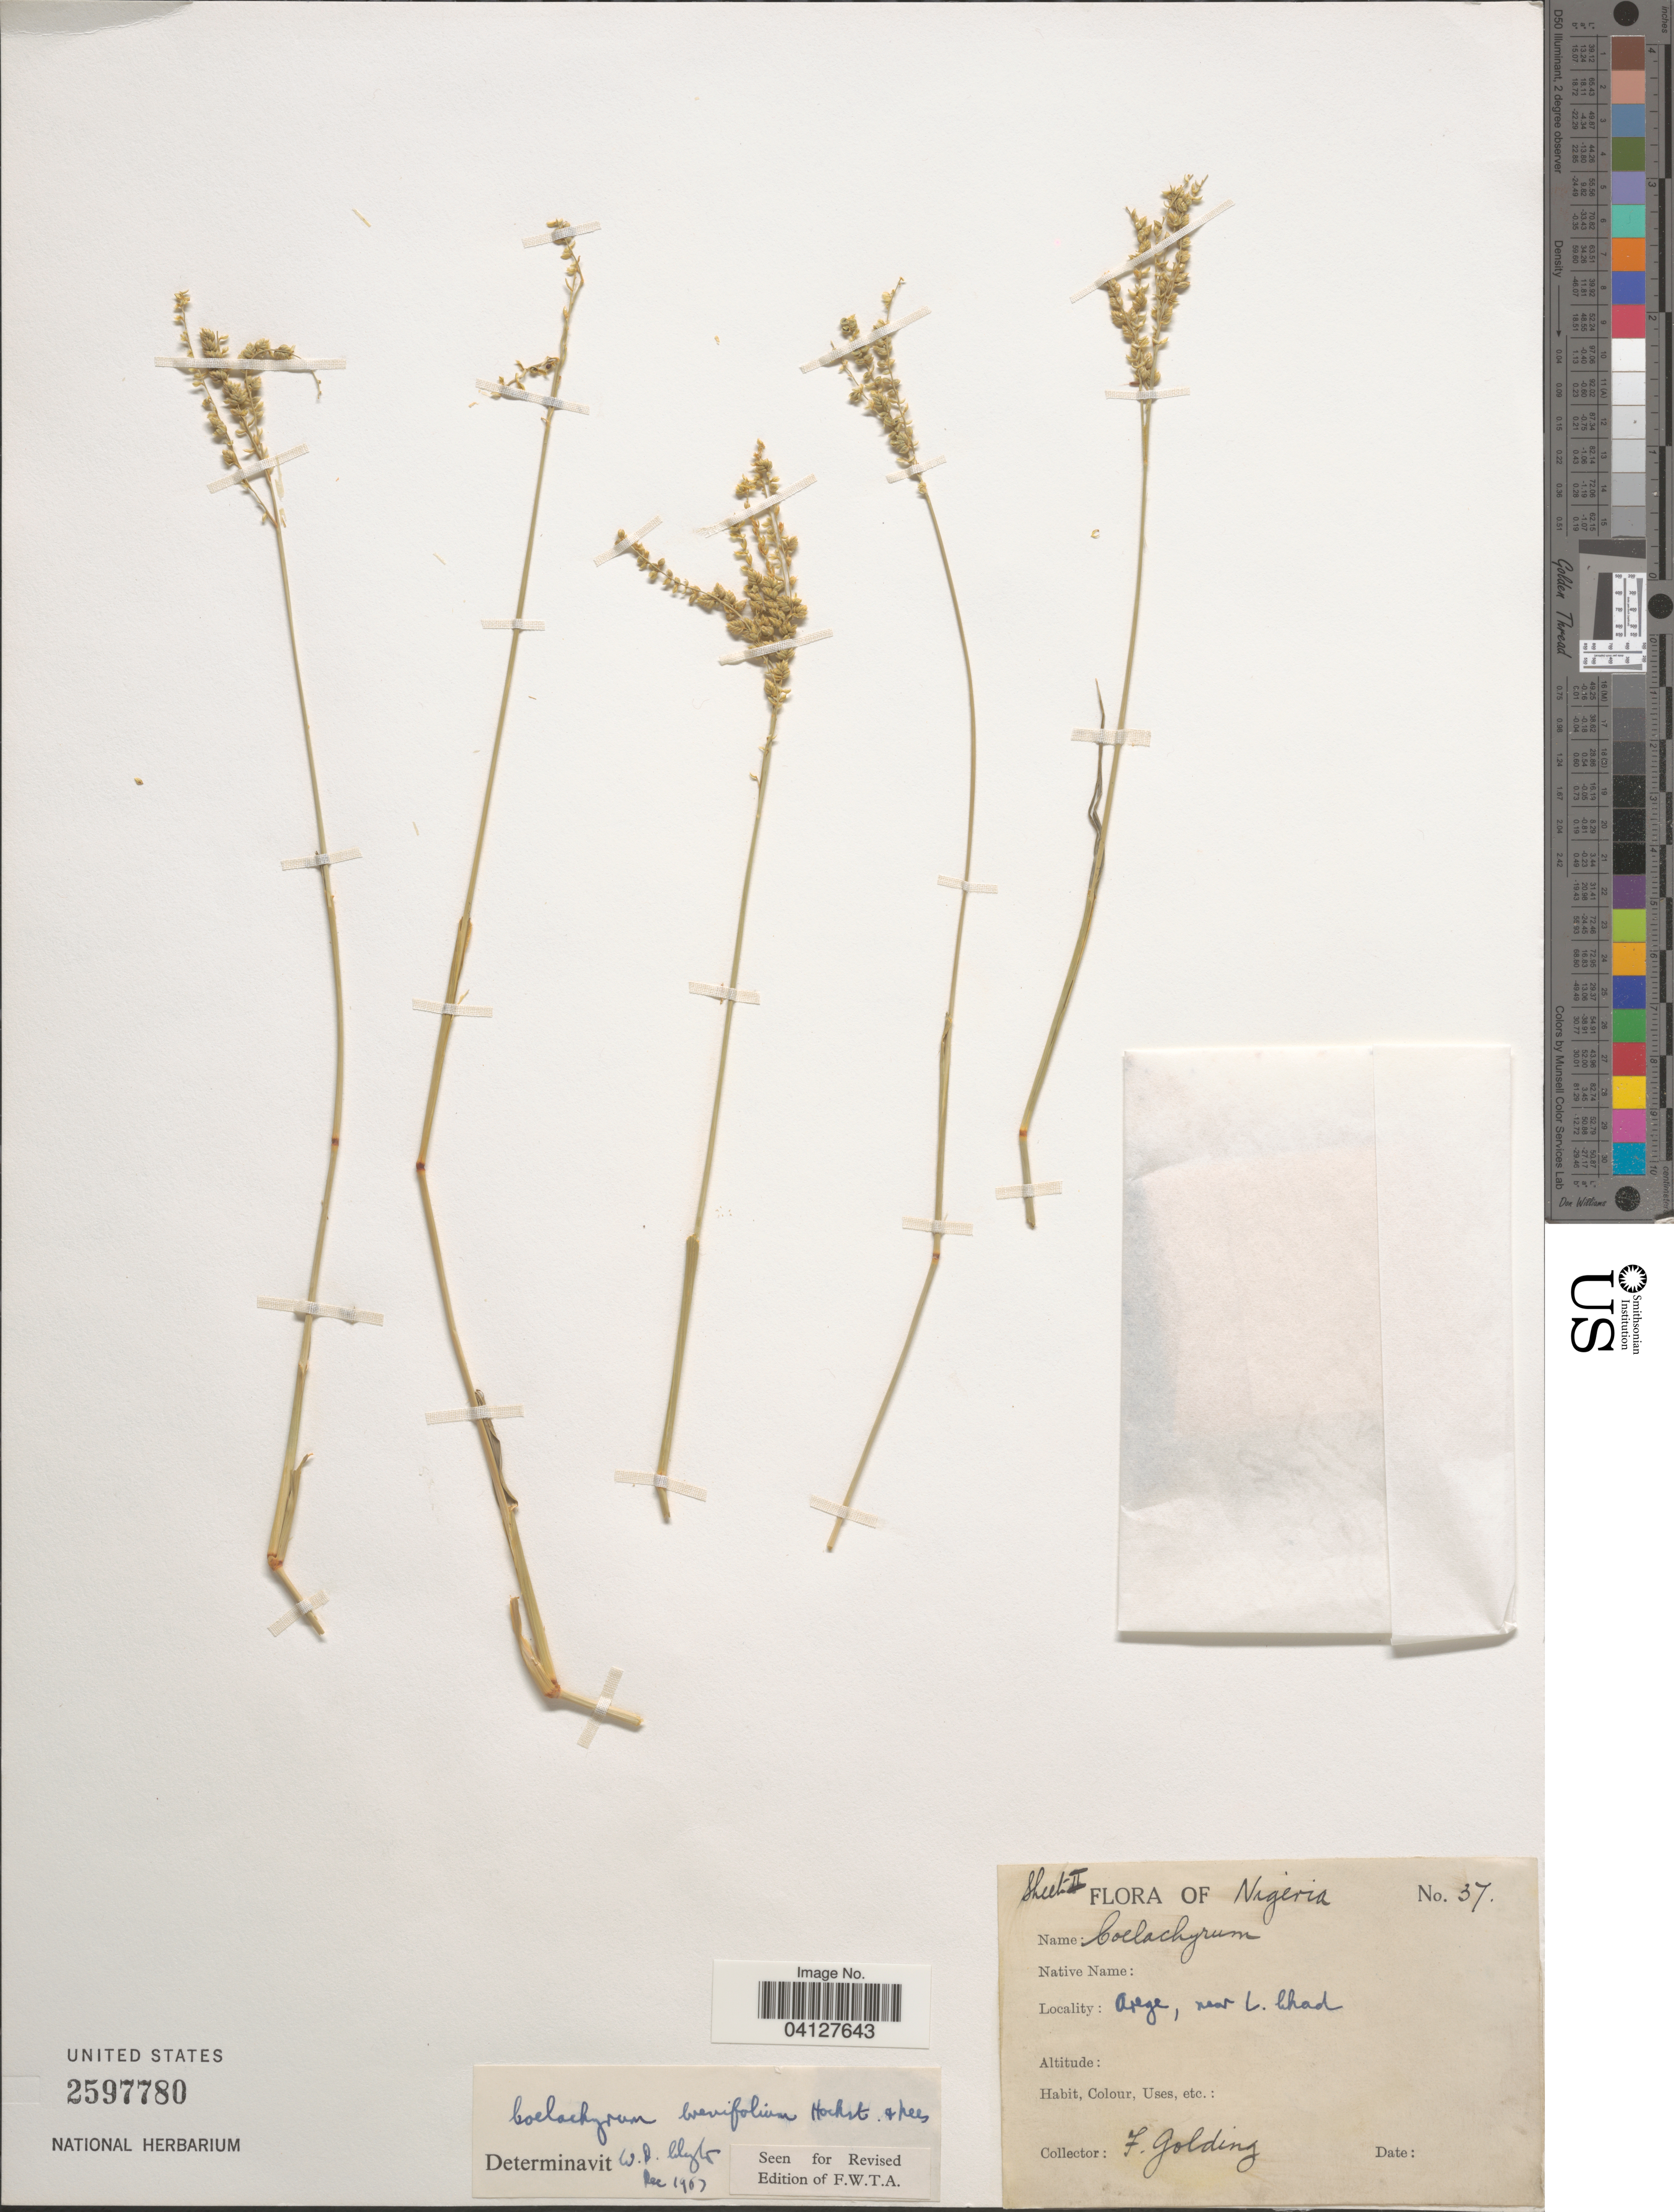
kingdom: Plantae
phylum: Tracheophyta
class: Liliopsida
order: Poales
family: Poaceae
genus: Coelachyrum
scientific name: Coelachyrum brevifolium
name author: Hochst. & Nees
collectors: F. Golding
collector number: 37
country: Nigeria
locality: Arege, near L. Chad.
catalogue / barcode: US 2597780